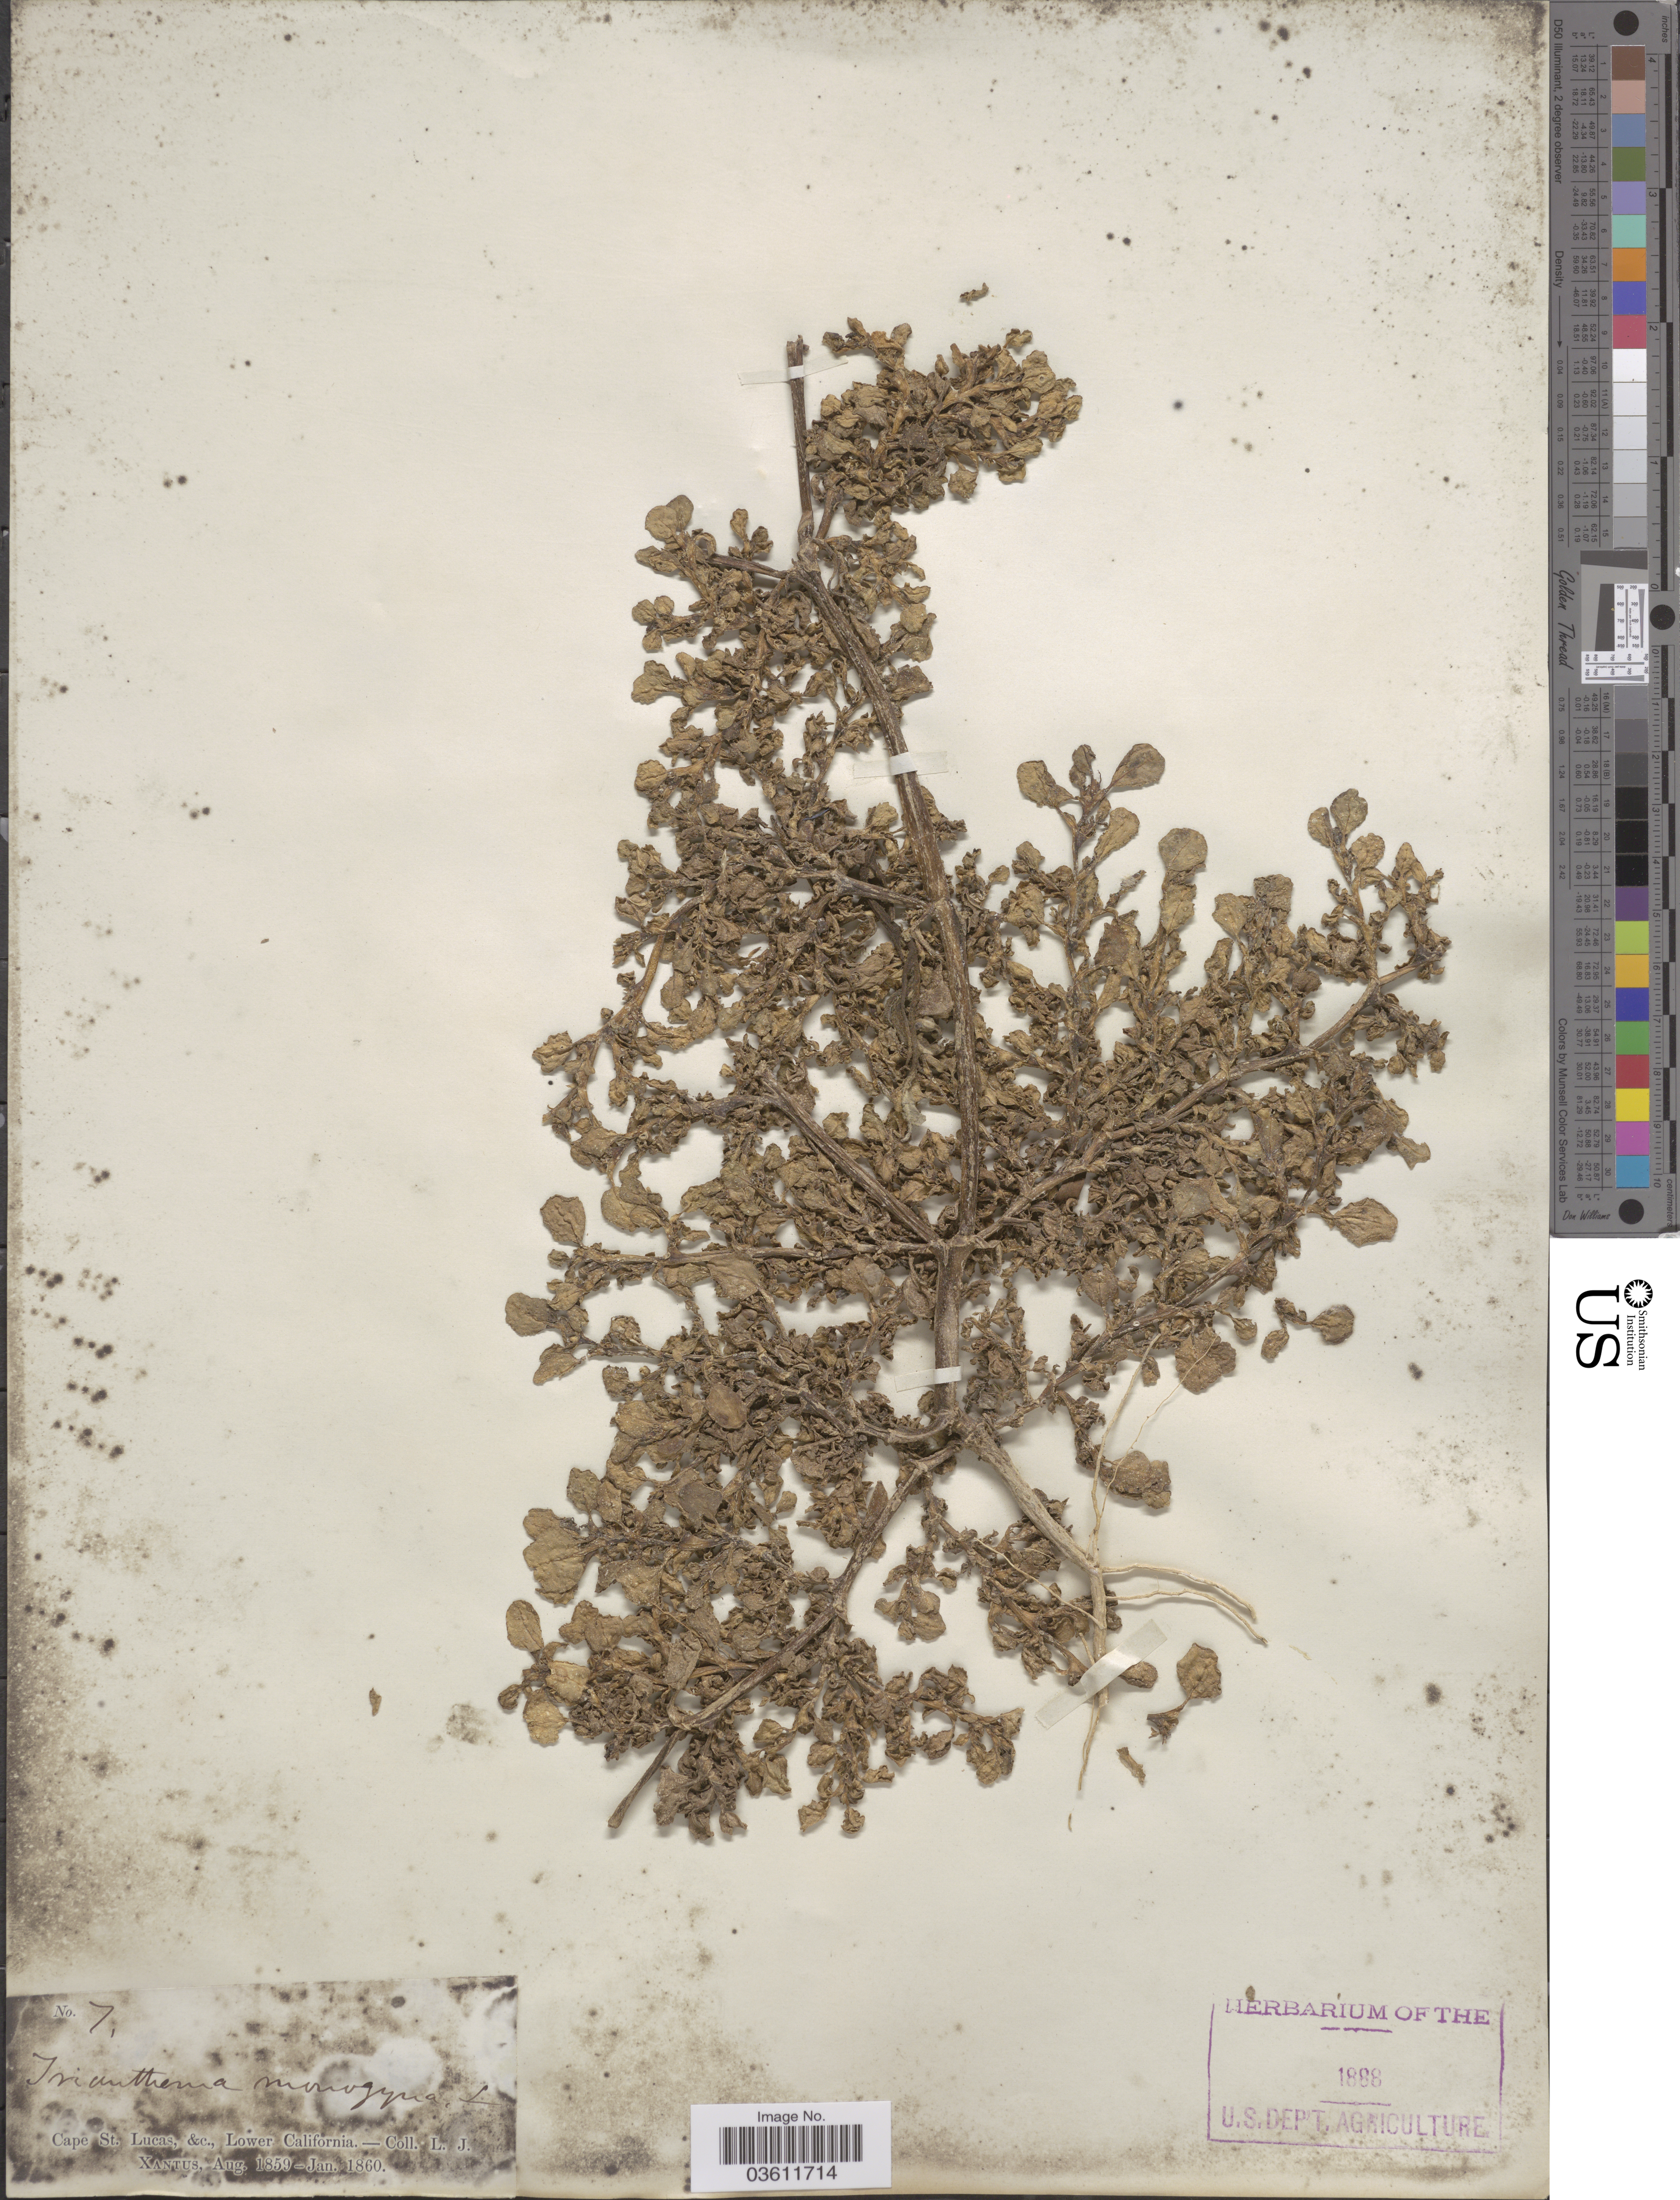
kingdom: Plantae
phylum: Tracheophyta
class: Magnoliopsida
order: Caryophyllales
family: Aizoaceae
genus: Trianthema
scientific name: Trianthema portulacastrum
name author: L.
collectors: L. J. Xantus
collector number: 7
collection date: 1859-08/1860-01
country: Mexico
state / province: Baja California Sur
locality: Cape St. Lucas, &c., Lower California.